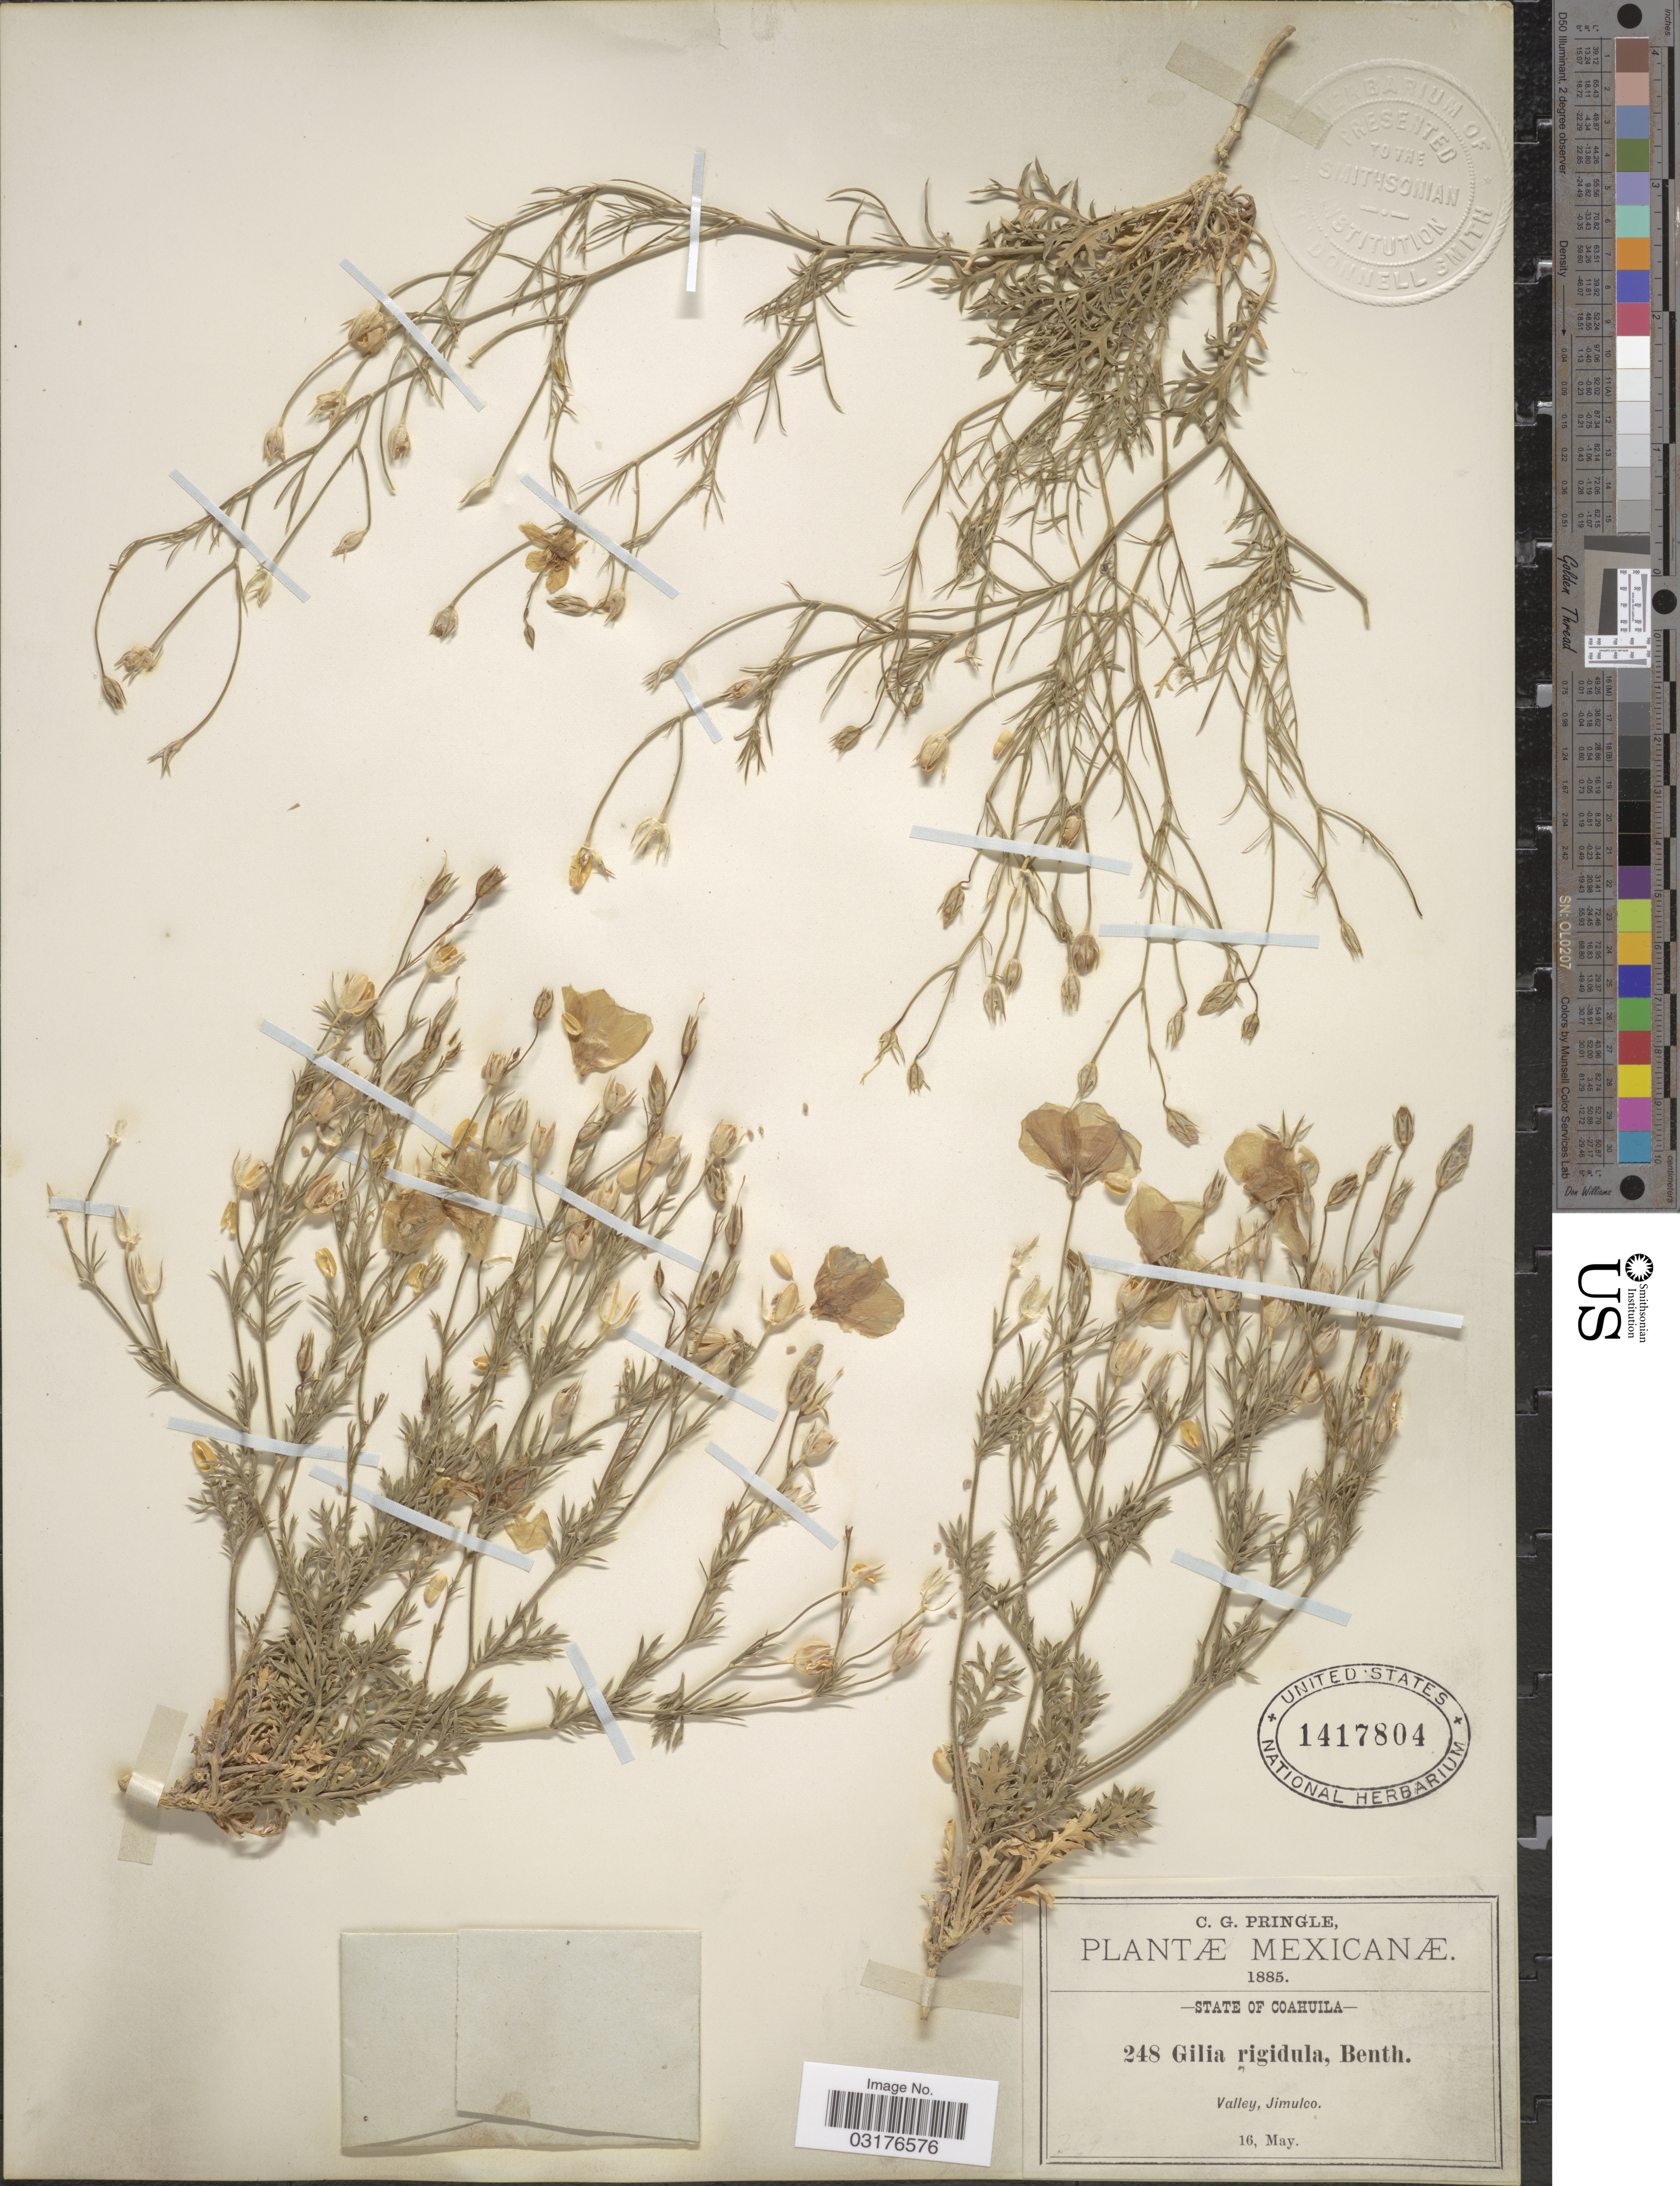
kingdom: Plantae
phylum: Tracheophyta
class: Magnoliopsida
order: Ericales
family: Polemoniaceae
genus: Giliastrum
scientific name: Giliastrum rigidulum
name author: (Benth.) Rydb.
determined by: Strong, Mark T., (BOT), Smithsonian Institution - National Museum of Natural History (UNITED STATES)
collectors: C. G. Pringle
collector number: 248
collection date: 1885-05-16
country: Mexico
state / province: Coahuila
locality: Valley, Jimulco.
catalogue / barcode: US 1417804